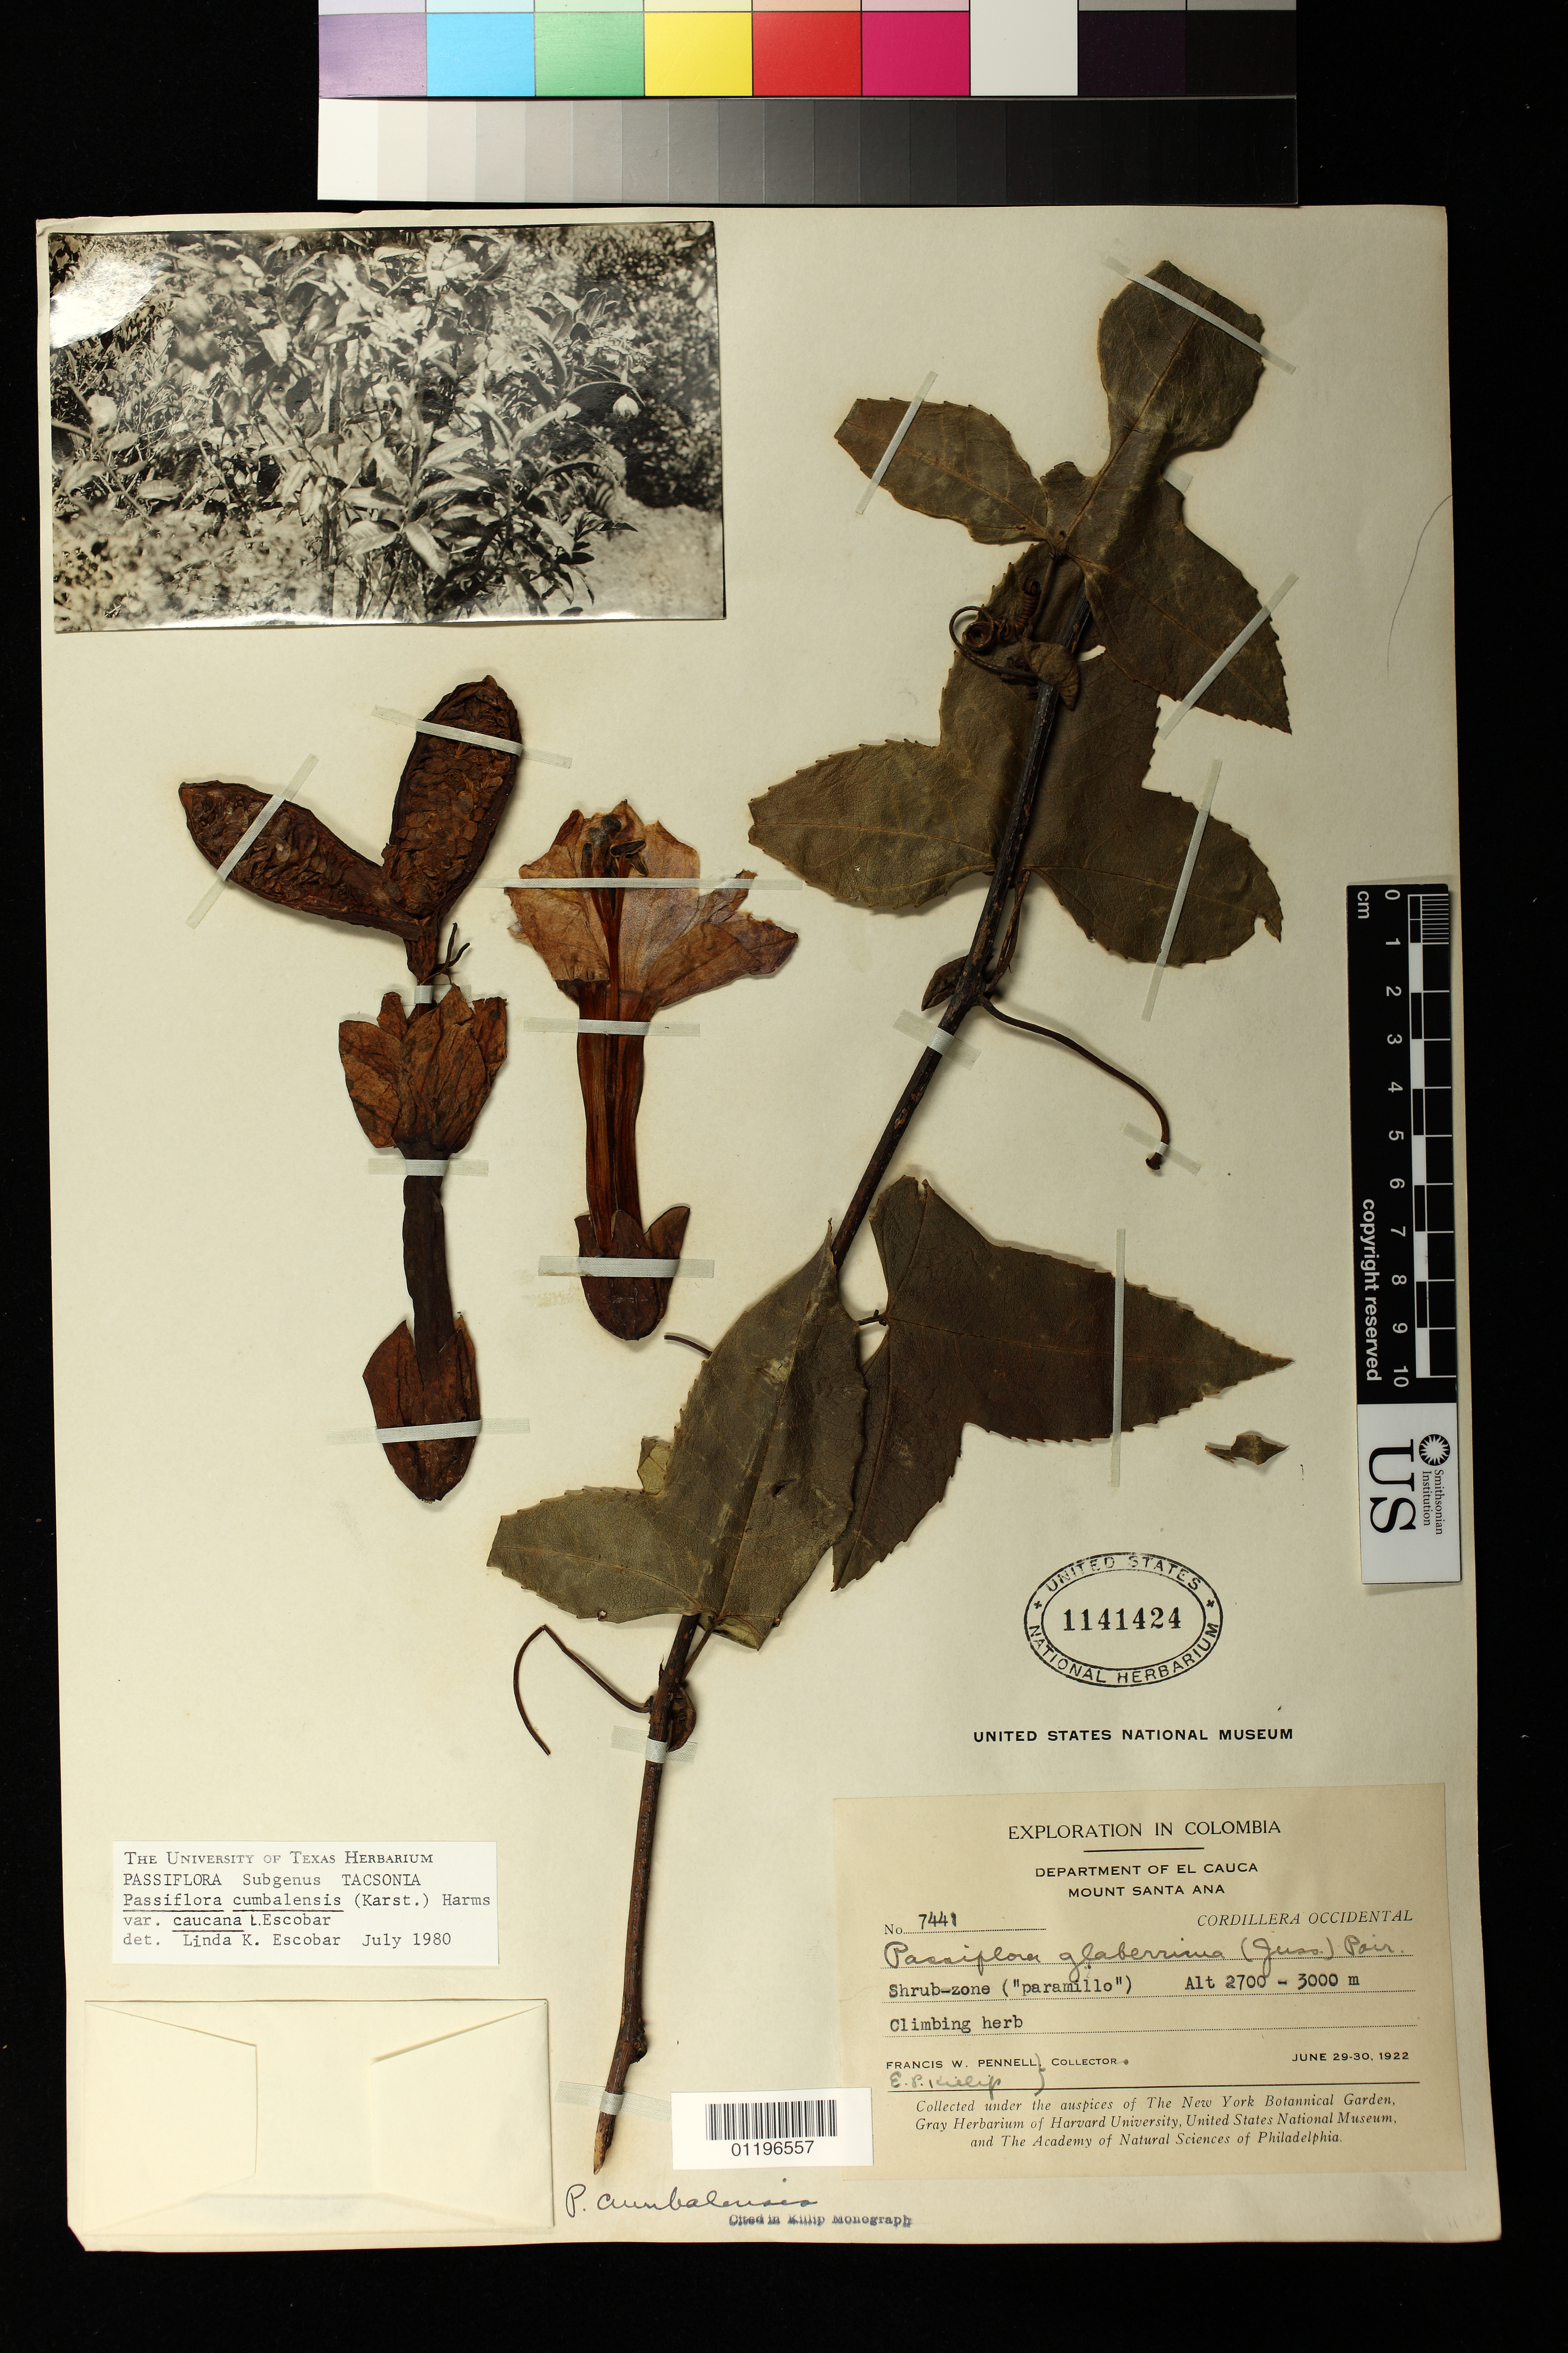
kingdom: Plantae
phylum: Tracheophyta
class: Magnoliopsida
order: Malpighiales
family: Passifloraceae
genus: Passiflora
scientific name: Passiflora cumbalensis var. caucana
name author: L.K. Escobar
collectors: F. W. Pennell & E. P. Killip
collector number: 7441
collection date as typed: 29 Jun 1922 to 30 Jun 1922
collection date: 1922-06-29/1922-06-30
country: Colombia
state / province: Cauca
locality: Department of El Cauca: Mount Santa Ana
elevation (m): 2700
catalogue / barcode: US 1141424